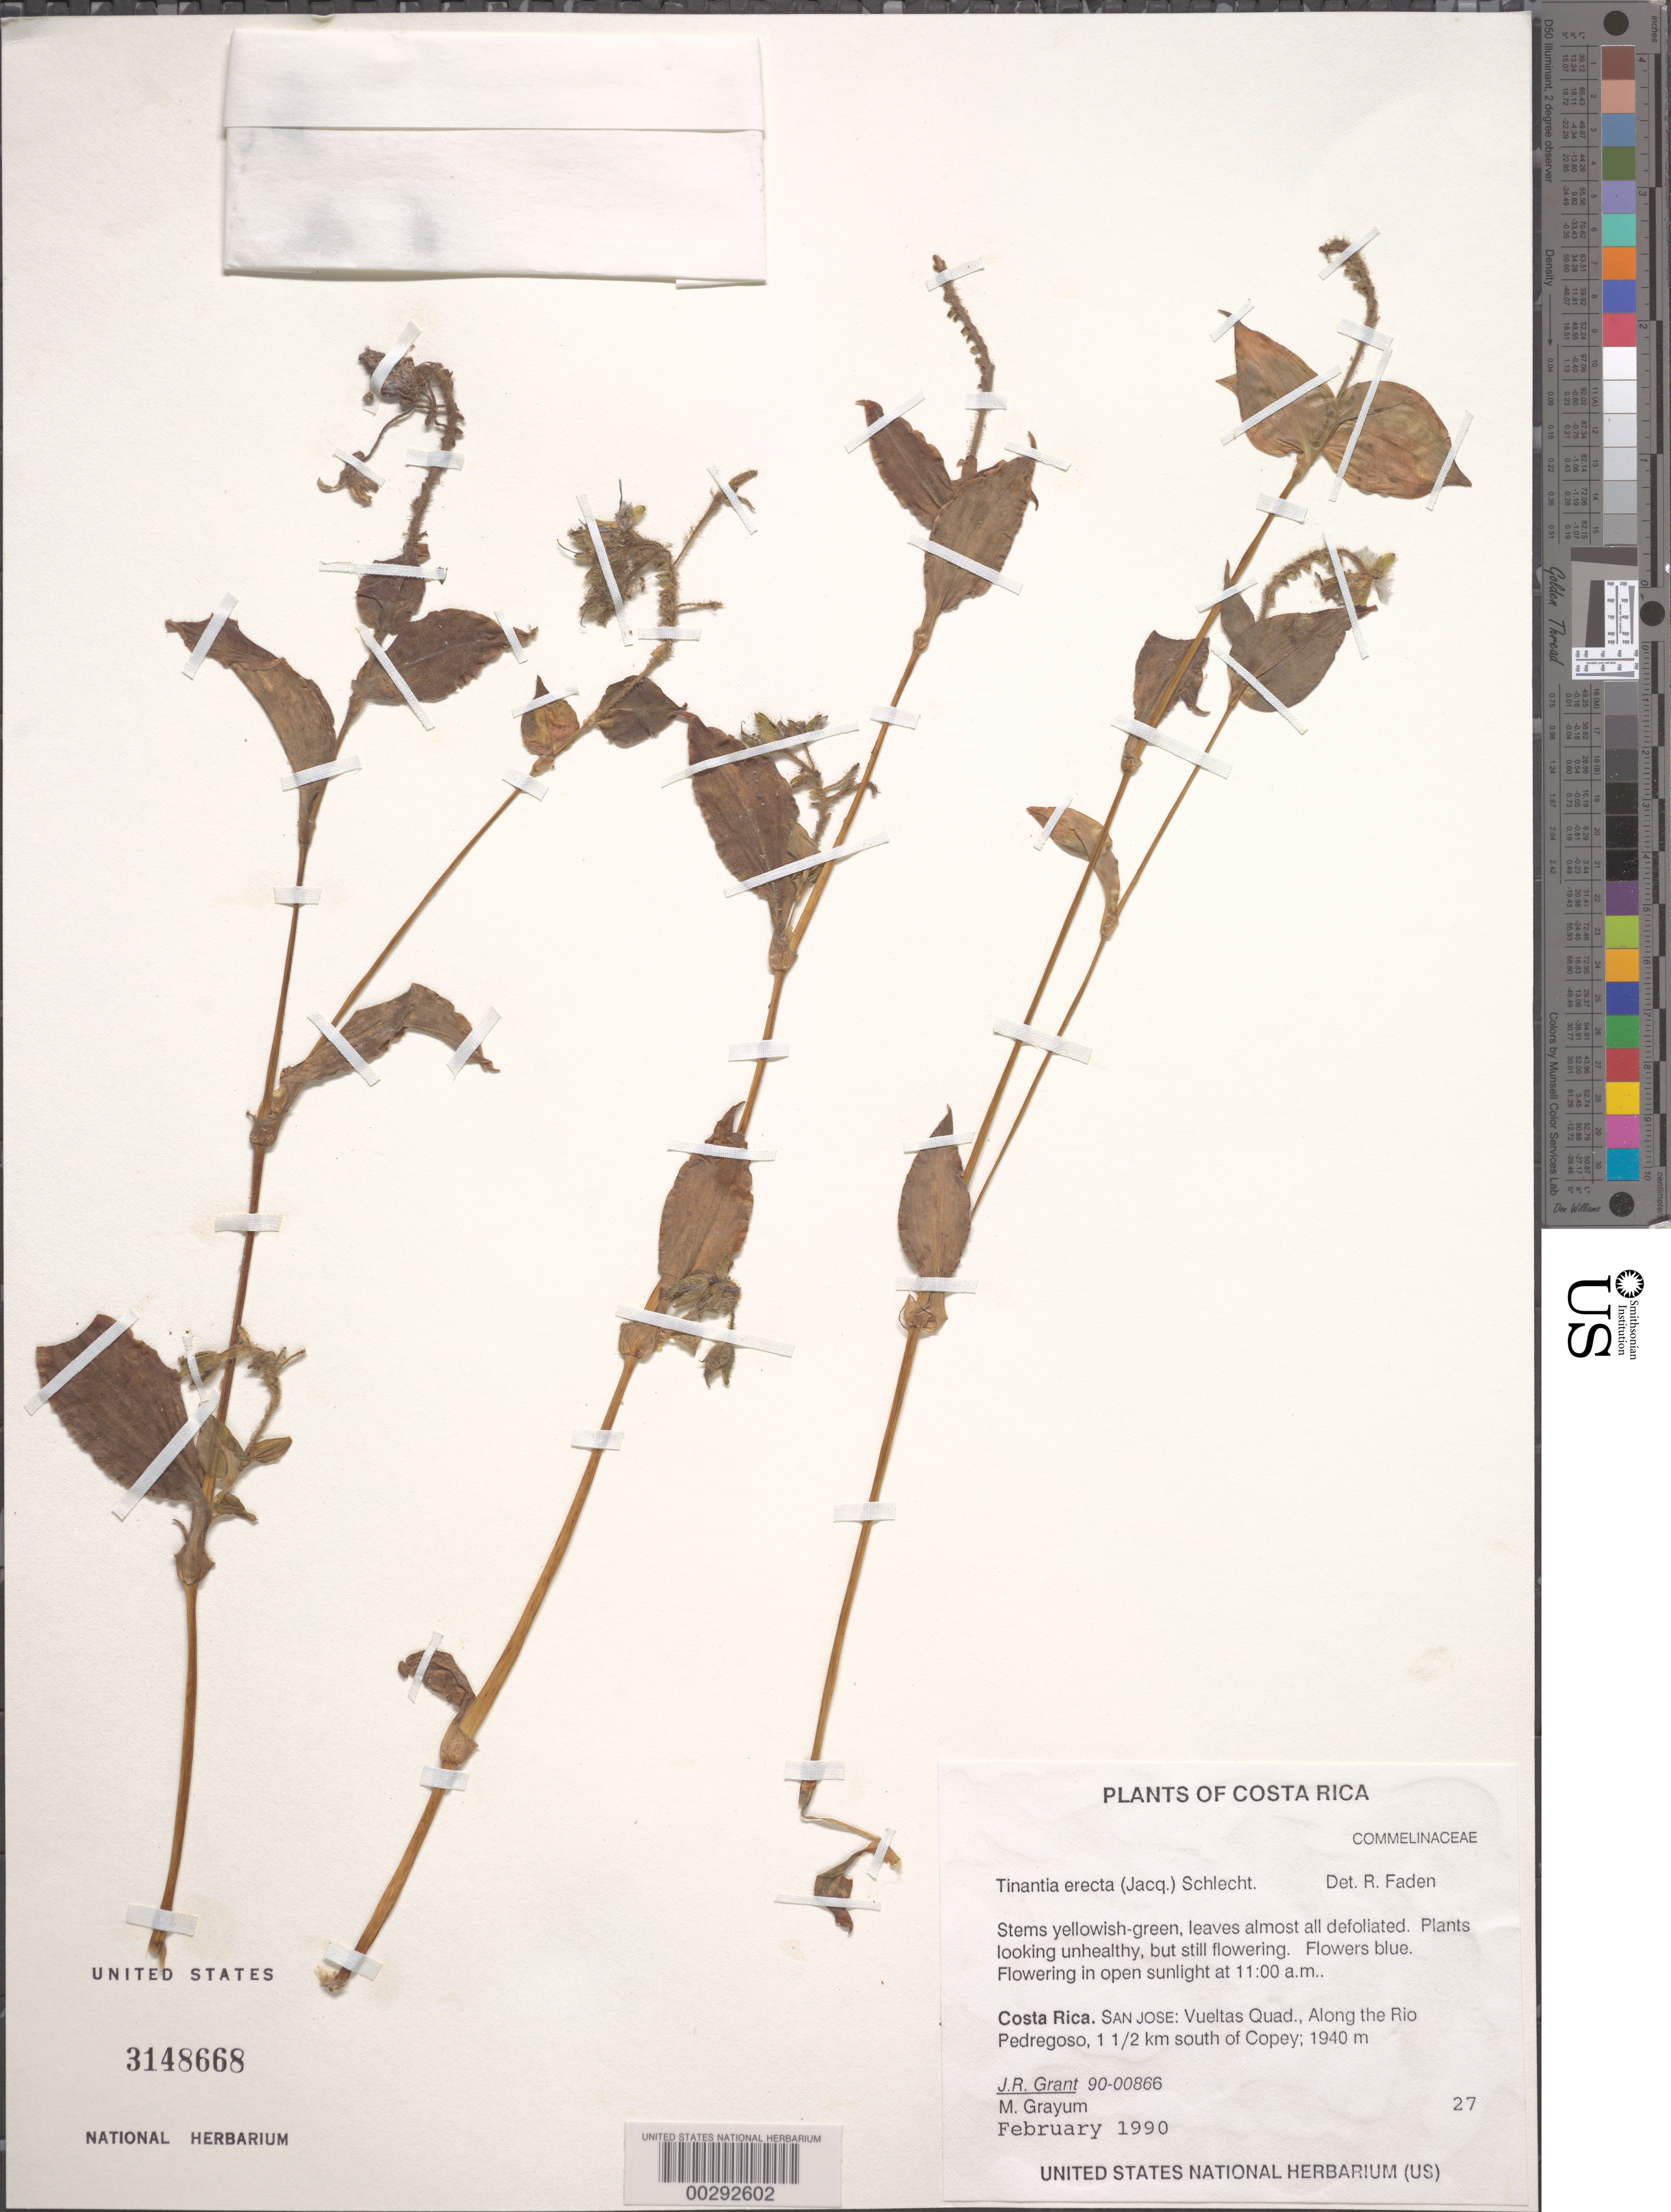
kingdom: Plantae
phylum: Tracheophyta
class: Liliopsida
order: Commelinales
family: Commelinaceae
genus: Tinantia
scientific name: Tinantia erecta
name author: (Jacq.) Fenzl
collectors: J. R. Grant & M. H. Grayum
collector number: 90-00866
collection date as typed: Feb 1990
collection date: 1990-02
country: Costa Rica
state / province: San José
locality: Vueltas, along the rio pedregoso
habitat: In open sunlight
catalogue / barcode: US 3148668